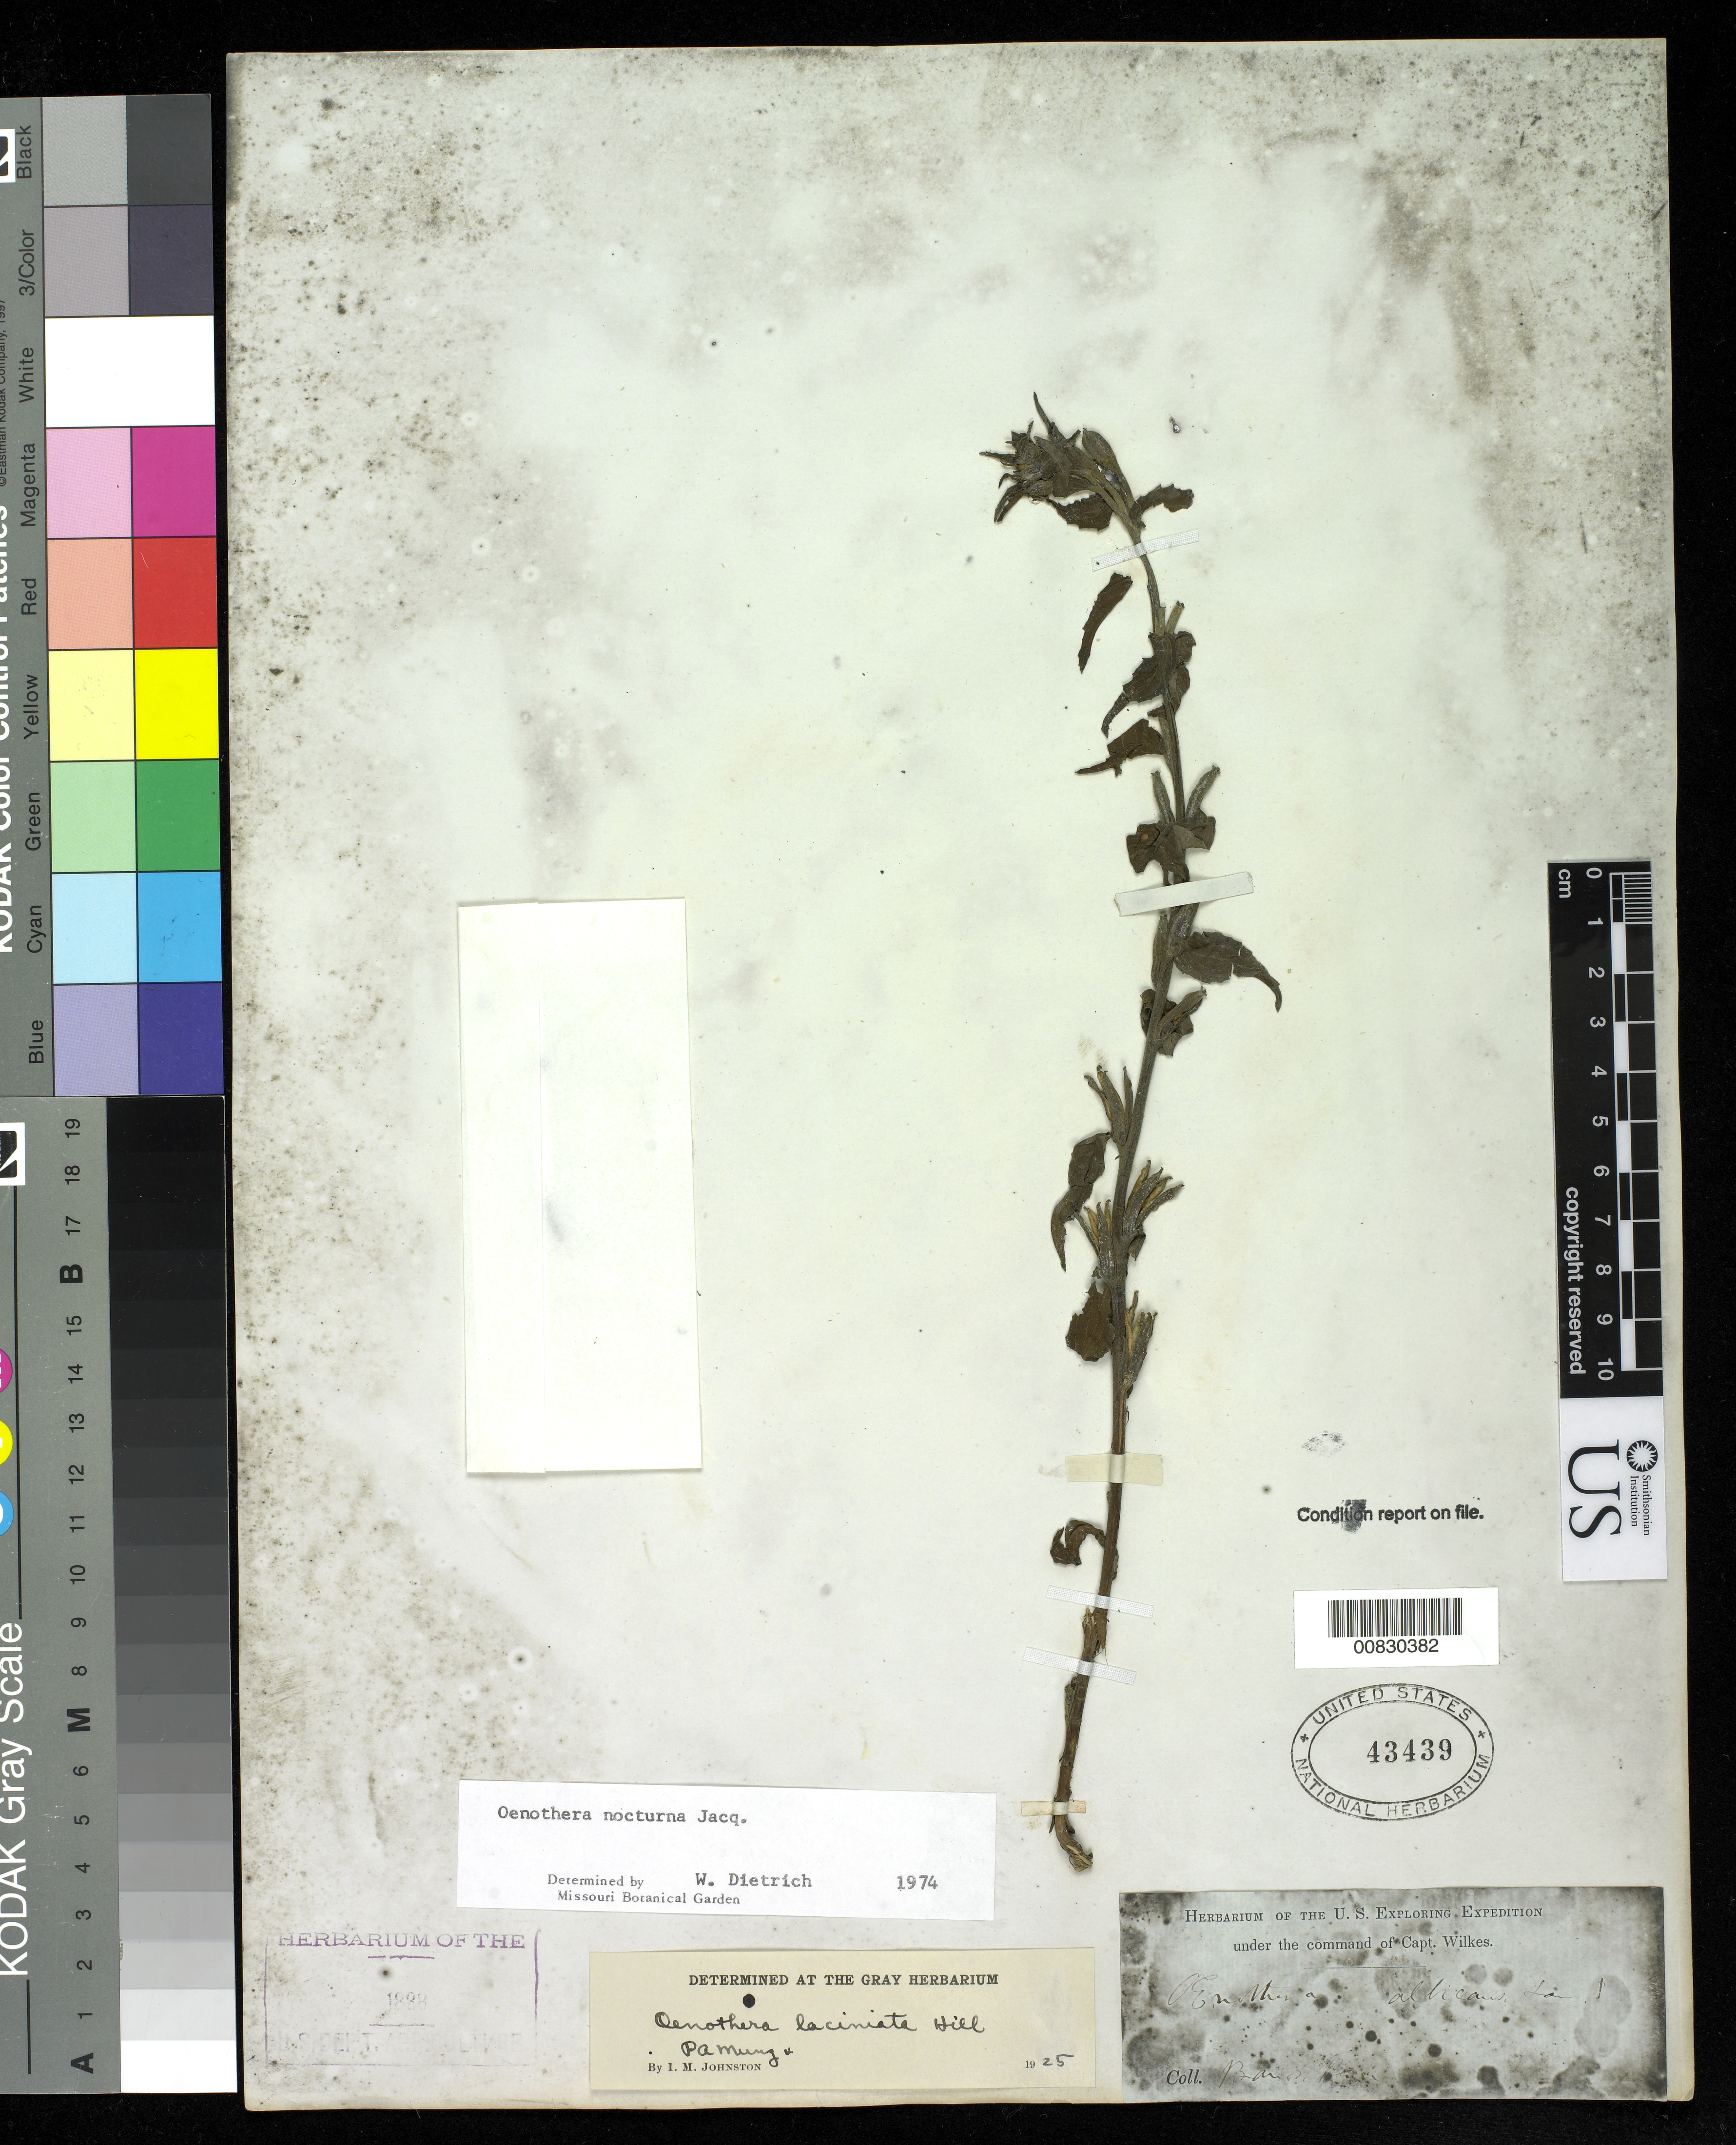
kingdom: Plantae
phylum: Tracheophyta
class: Magnoliopsida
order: Myrtales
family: Onagraceae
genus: Oenothera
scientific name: Oenothera nocturna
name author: Jacq.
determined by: Dietrich, W.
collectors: Wilkes Explor. Exped.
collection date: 1838/1842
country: Peru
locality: Banos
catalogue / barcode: US 43439